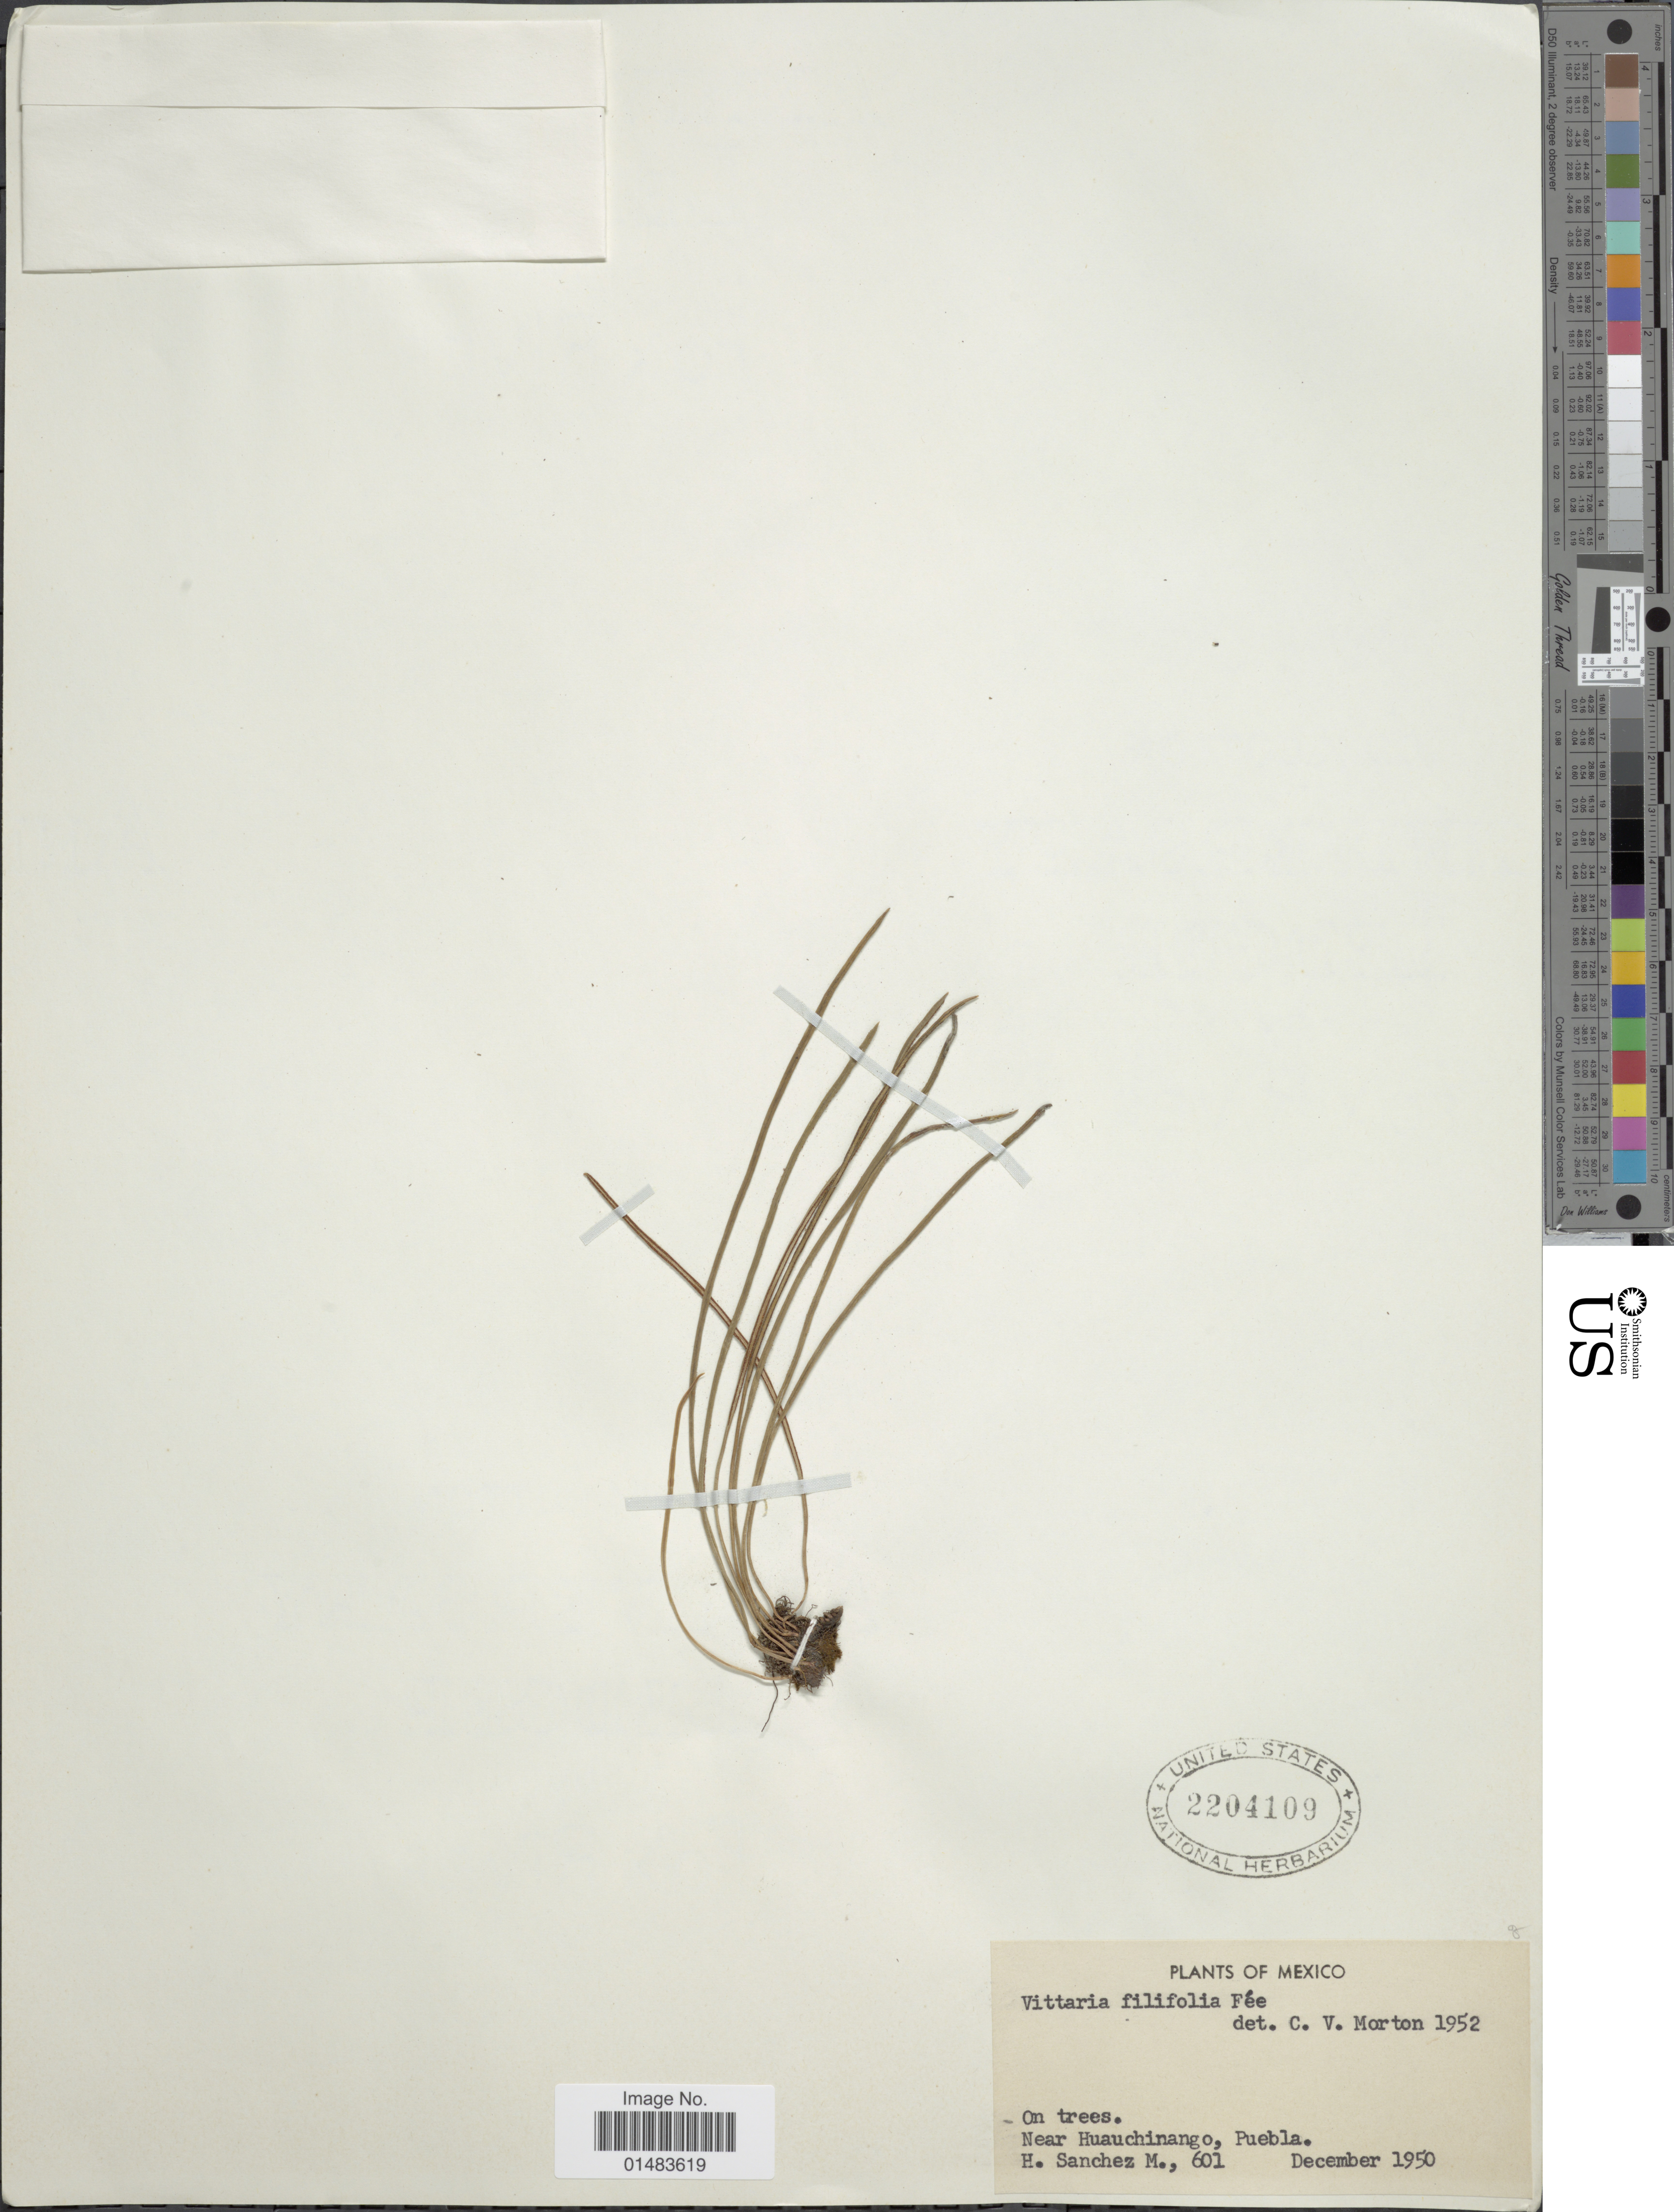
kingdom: Plantae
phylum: Tracheophyta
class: Polypodiopsida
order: Polypodiales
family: Pteridaceae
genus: Vittaria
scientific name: Vittaria graminifolia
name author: Kaulf.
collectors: H. Sánchez-Mejorada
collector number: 601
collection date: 1950-12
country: Mexico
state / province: Puebla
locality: Mexico, On trees, near Huauchinango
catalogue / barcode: US 2204109